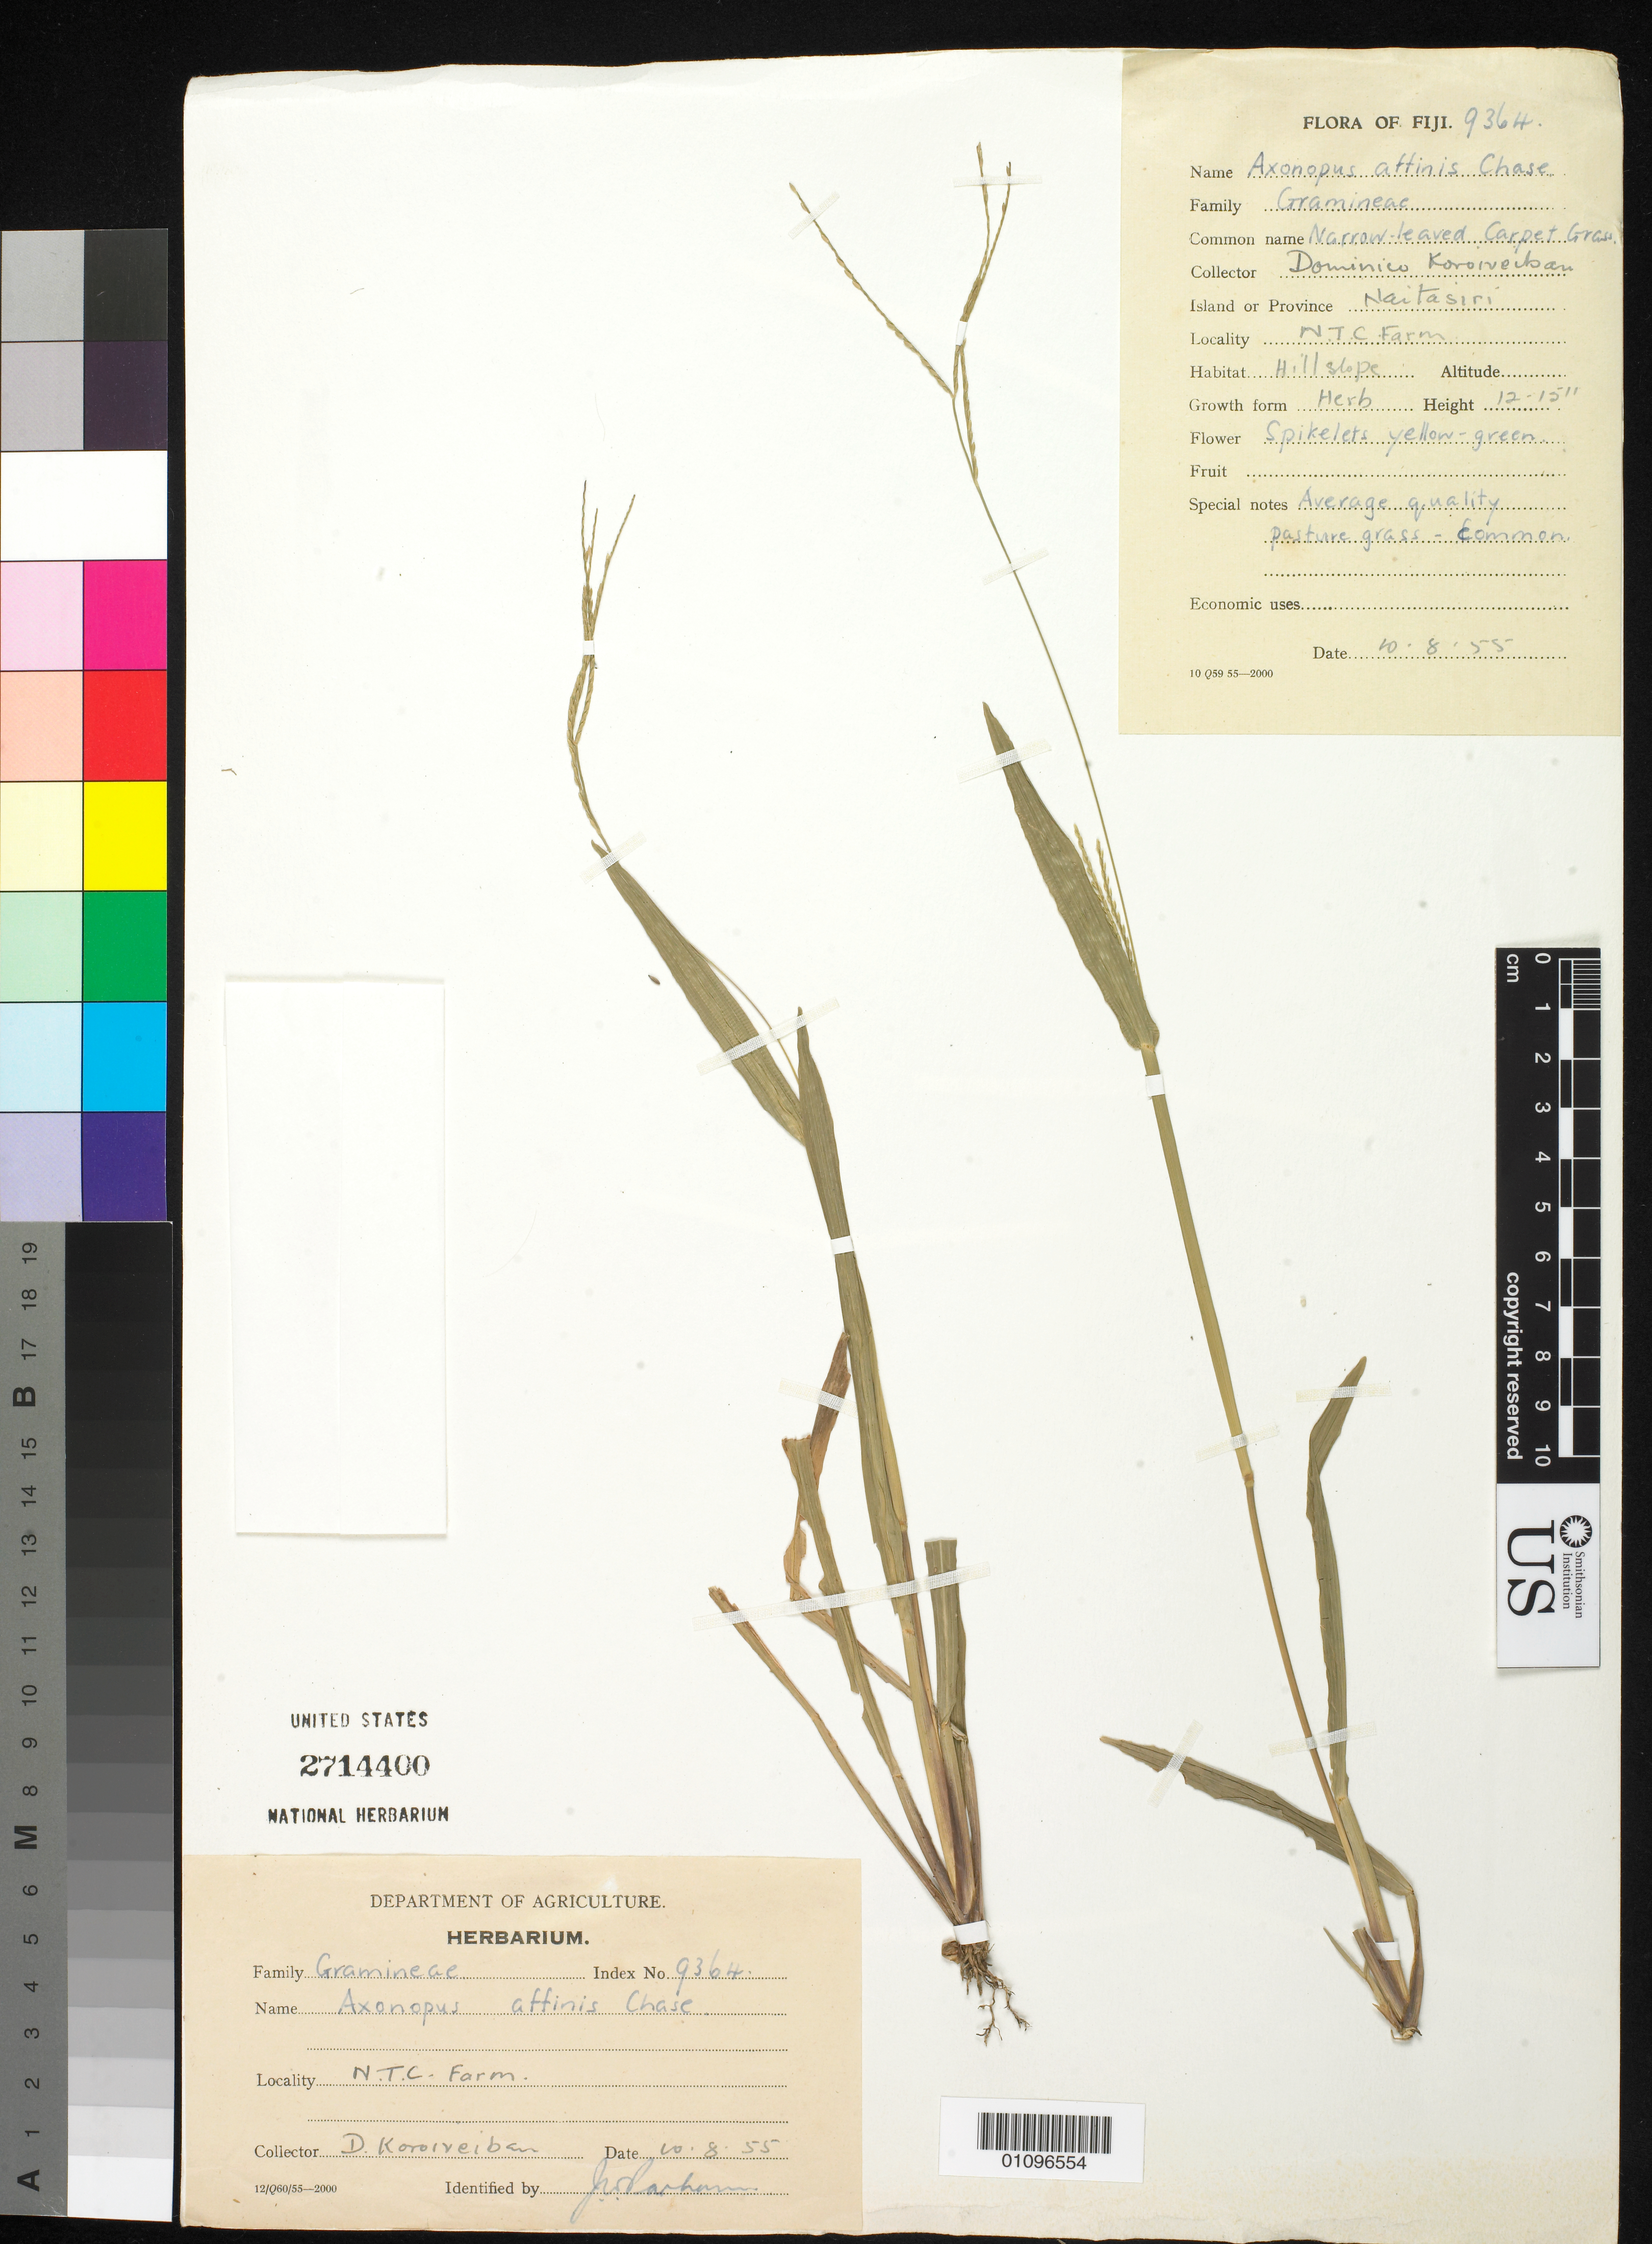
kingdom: Plantae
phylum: Tracheophyta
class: Liliopsida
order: Poales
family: Poaceae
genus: Axonopus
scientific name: Axonopus affinis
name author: Chase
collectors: D. Koroiveibau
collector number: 9364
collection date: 1955-08-10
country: Fiji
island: Viti Levu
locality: N.T.C farm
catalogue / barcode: US 2714400